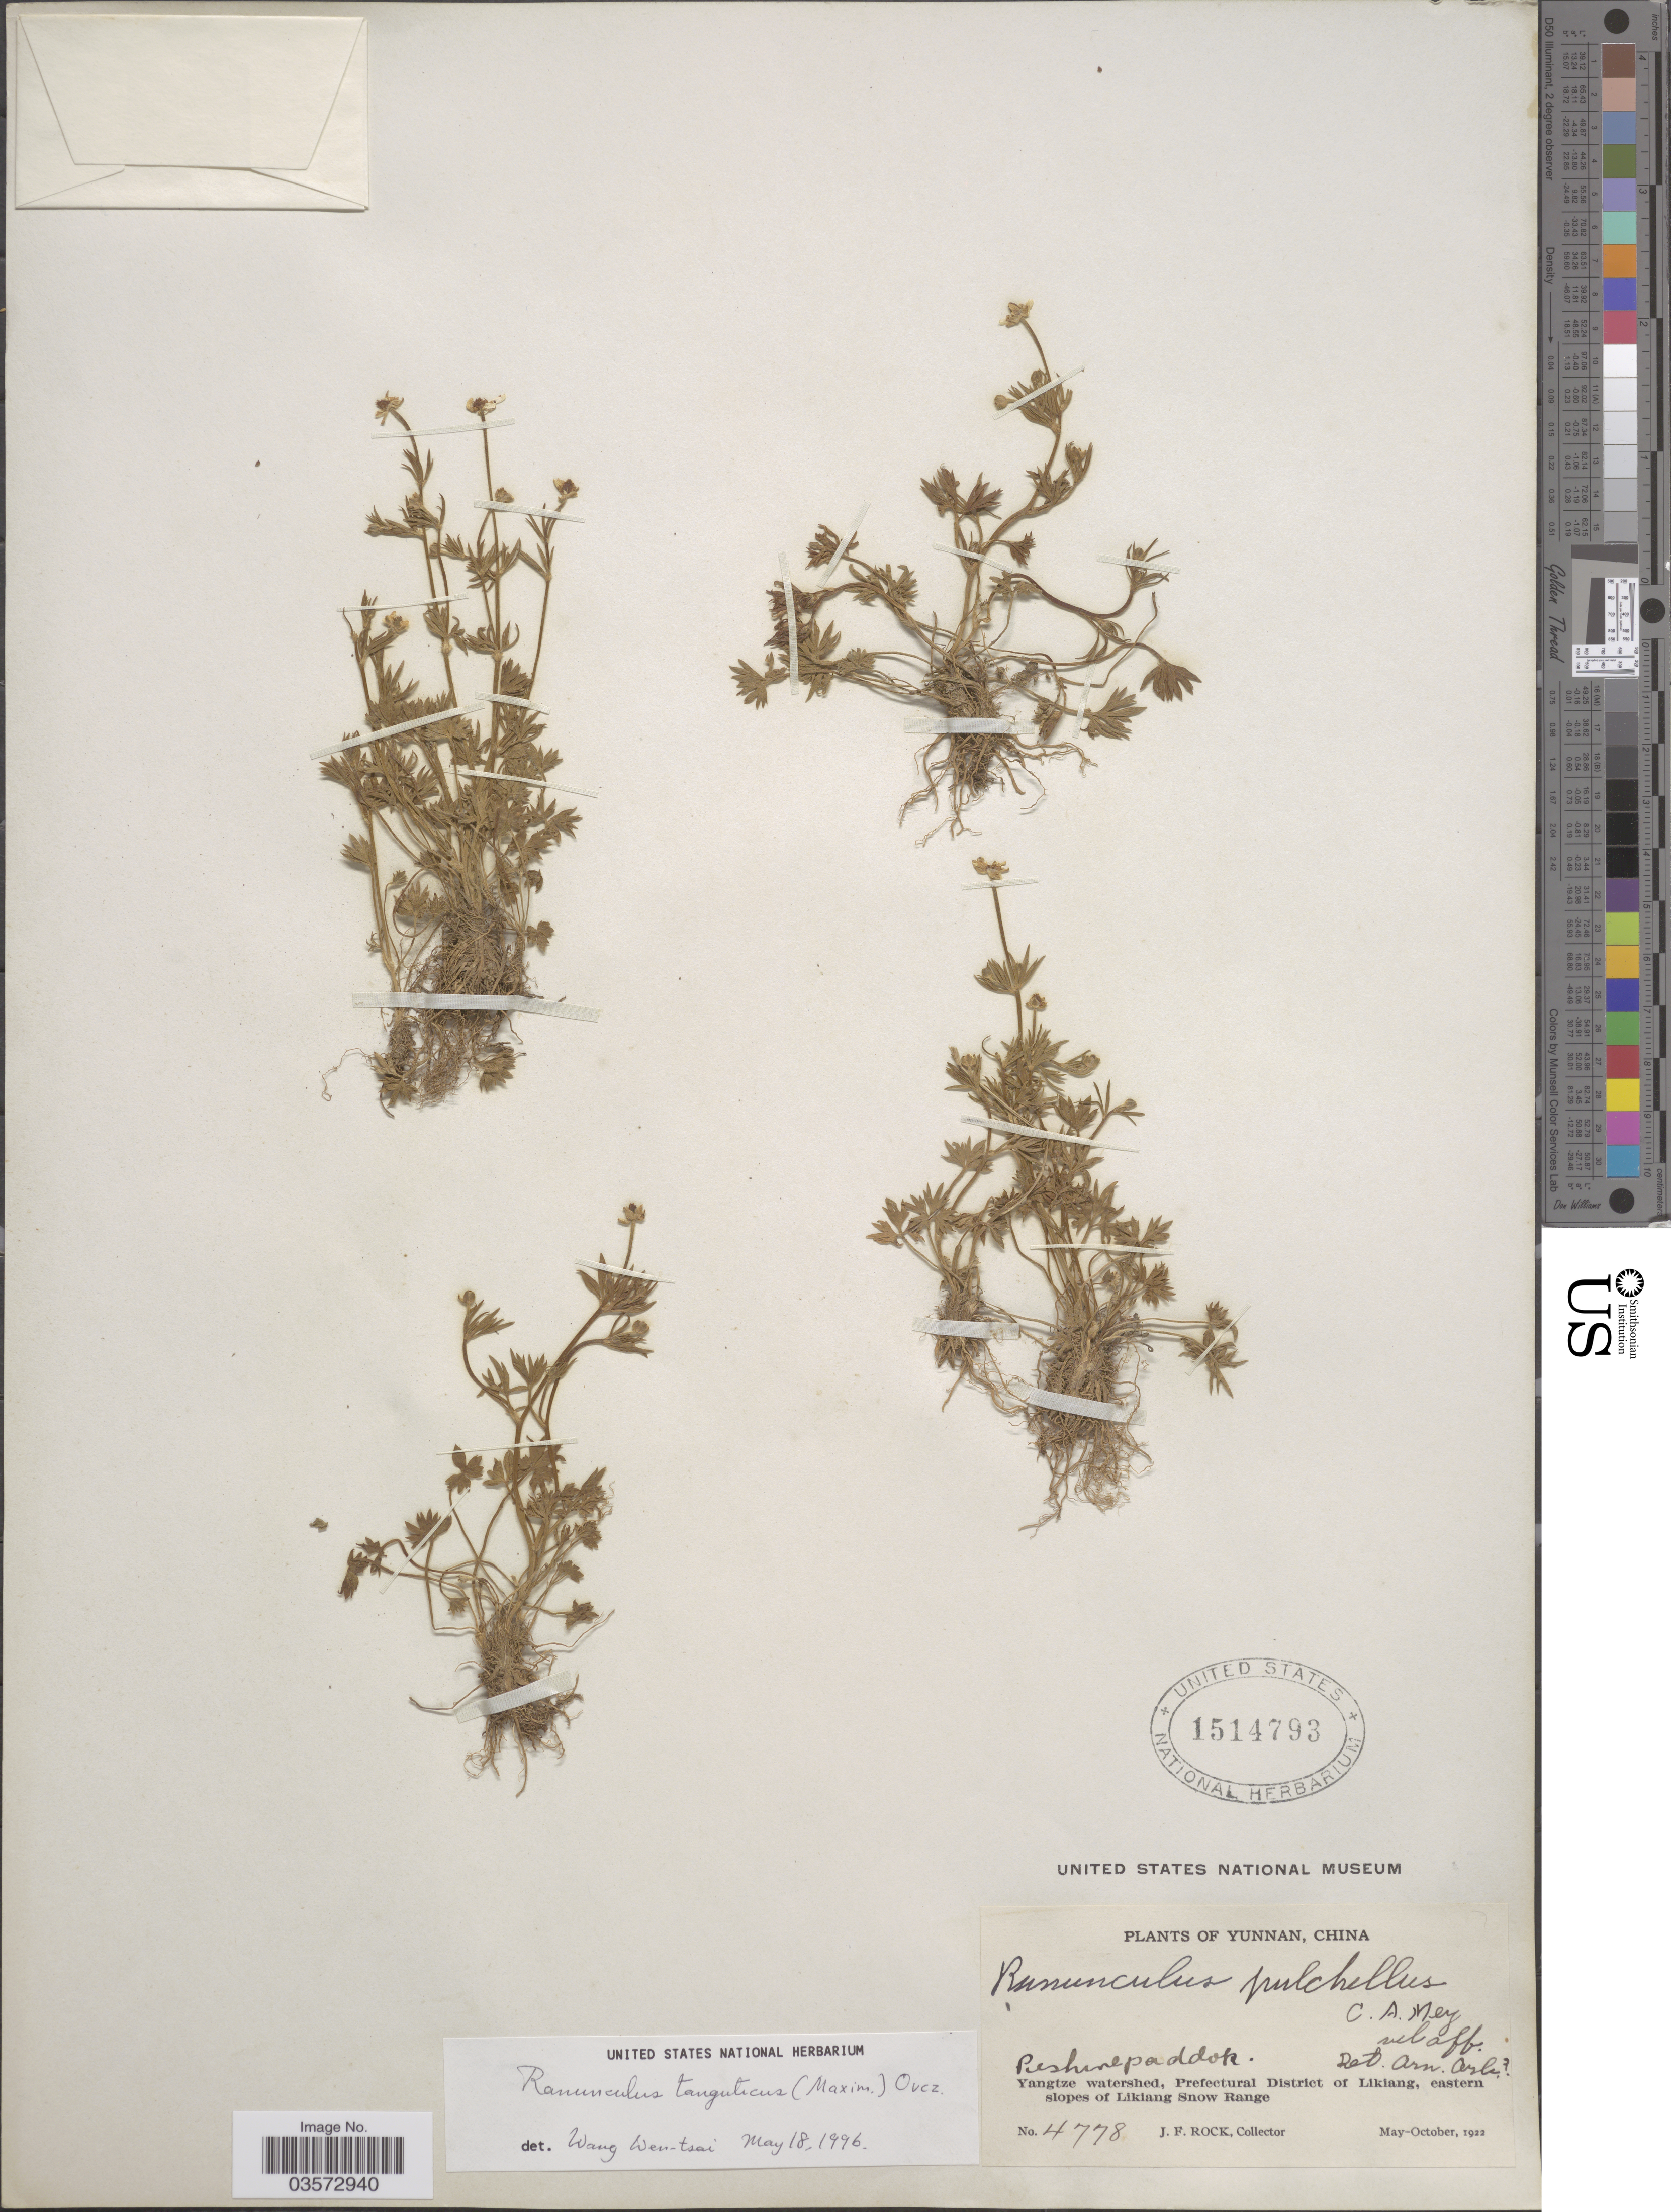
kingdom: Plantae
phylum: Tracheophyta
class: Magnoliopsida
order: Ranunculales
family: Ranunculaceae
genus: Ranunculus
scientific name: Ranunculus tanguticus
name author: (Maxim.) Ovcz.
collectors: J. Rock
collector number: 4778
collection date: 1922-05/1922-10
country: China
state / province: Yunnan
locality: Peshwe paddok. Yangtze watershed, Prefectural District of Likiang, eastern slopes of Likiang Snow Range.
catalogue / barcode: US 1514793